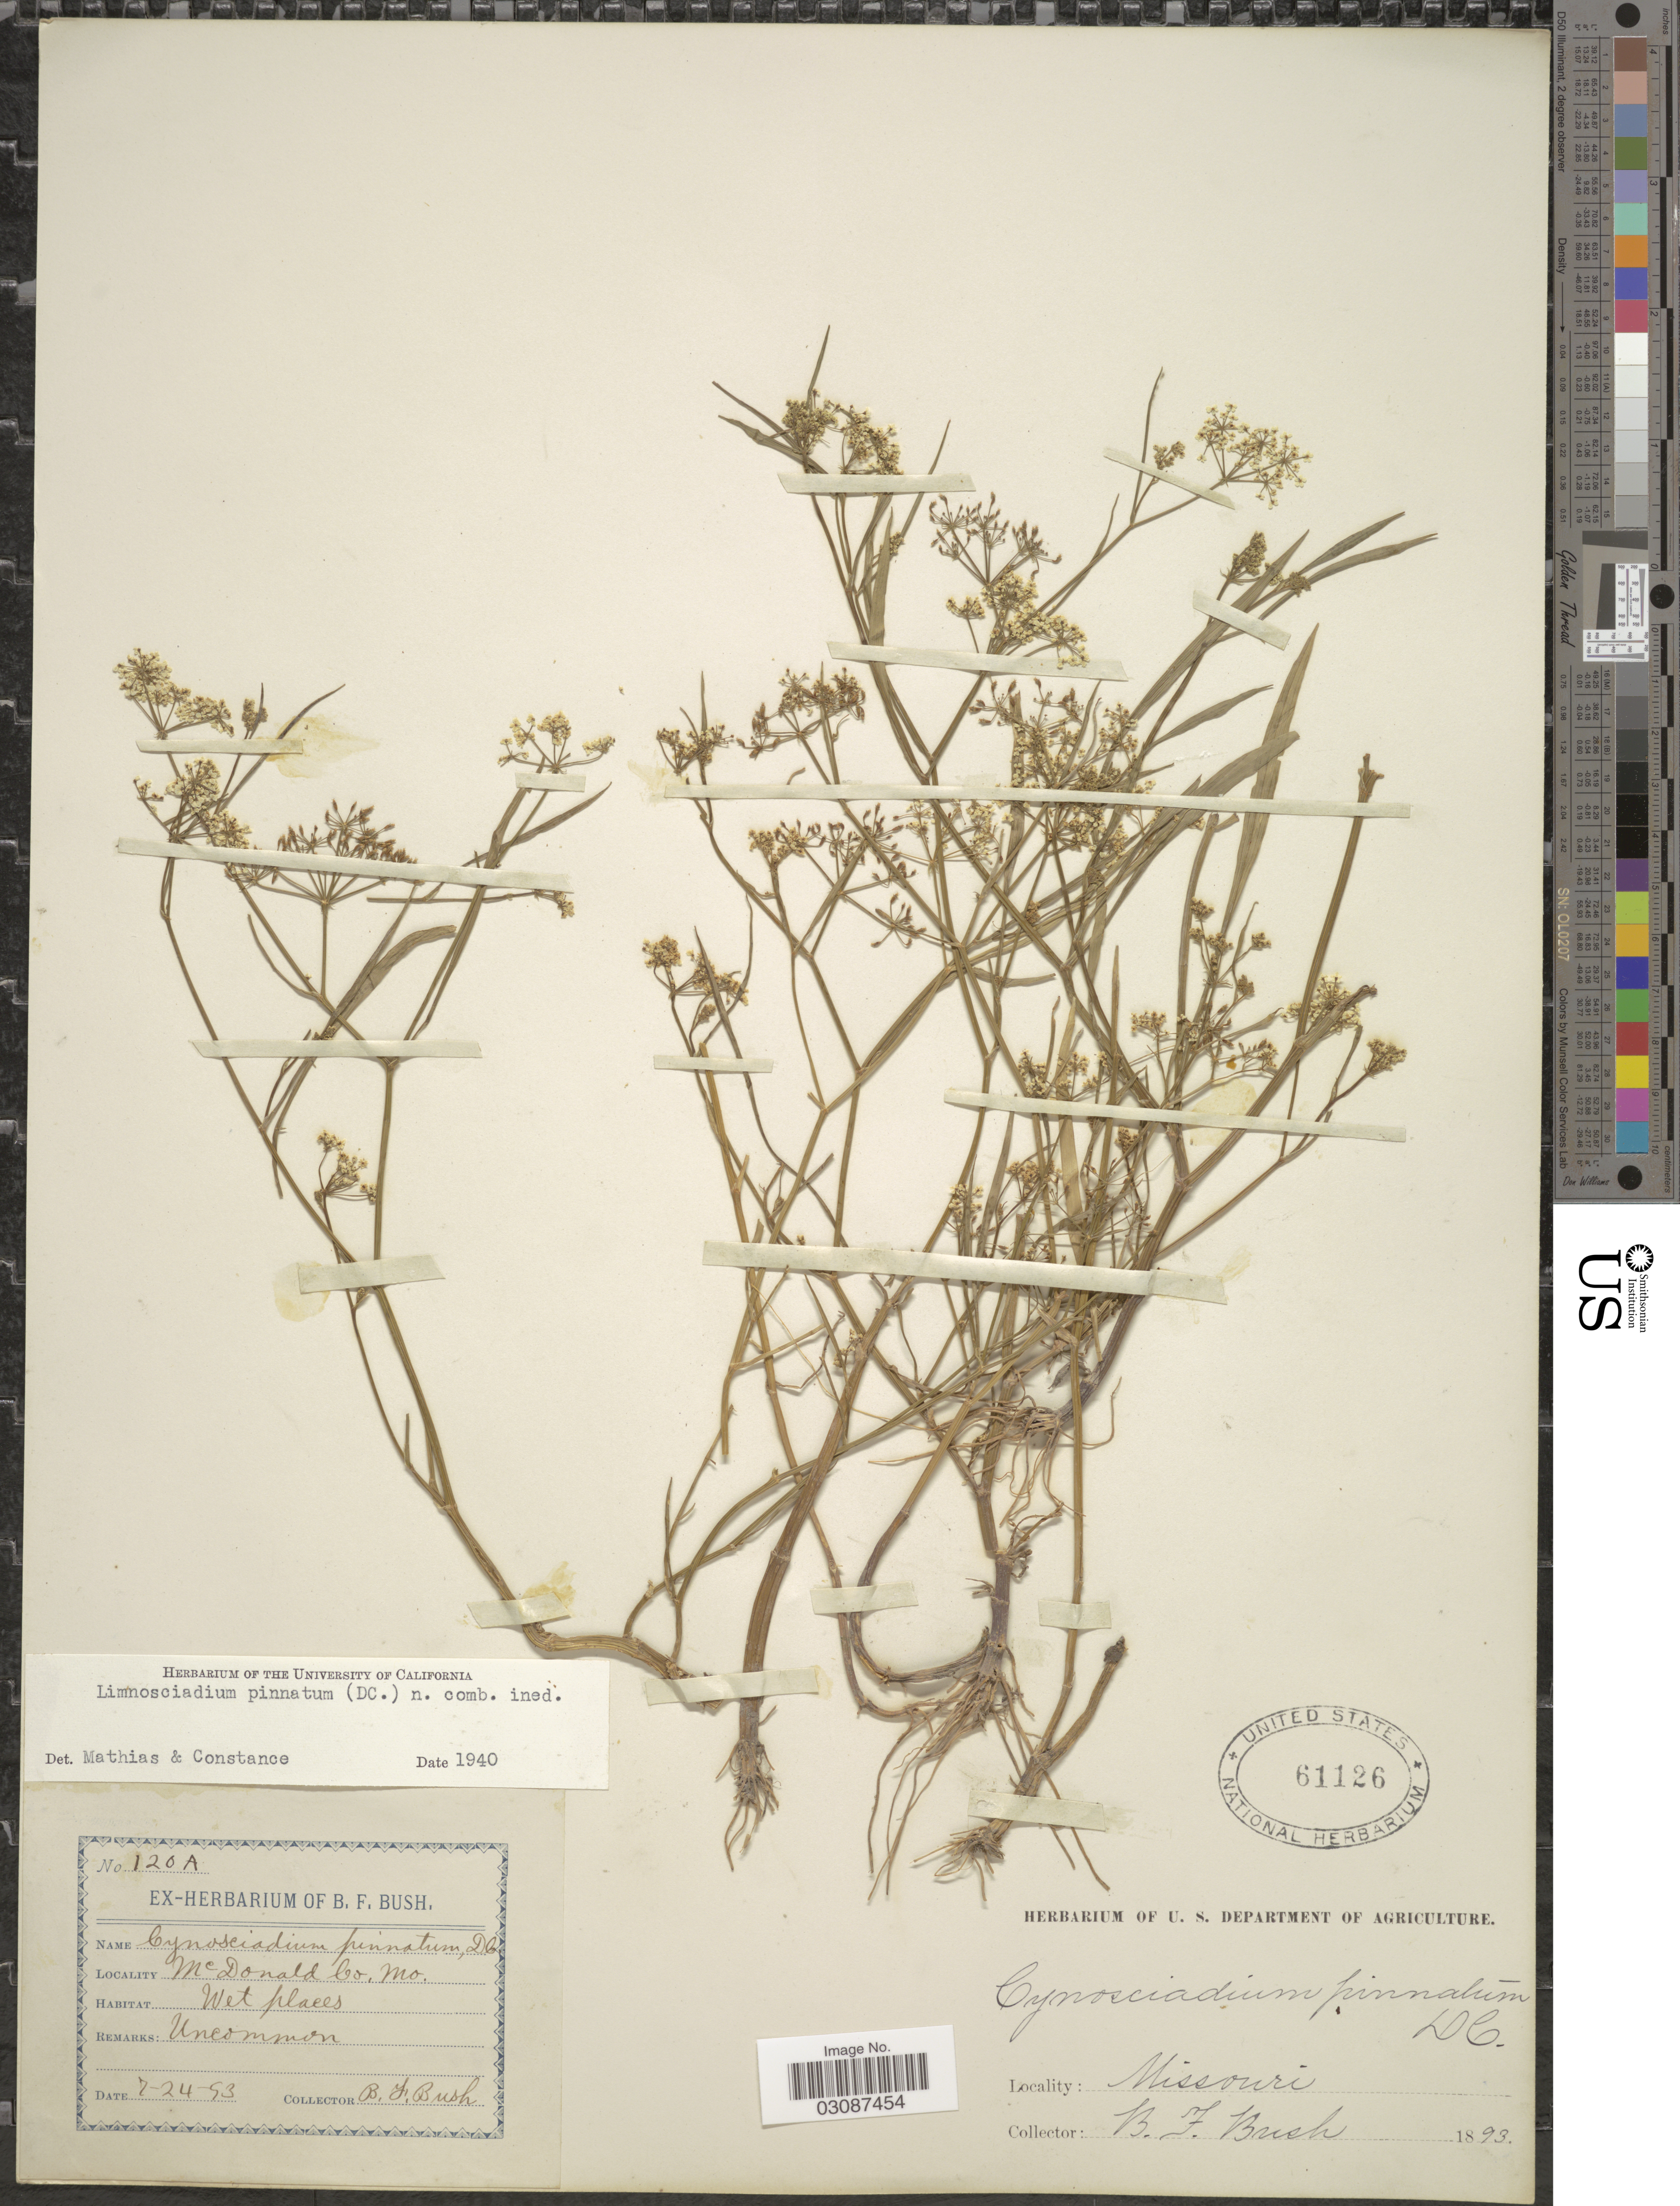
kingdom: Plantae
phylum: Tracheophyta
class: Magnoliopsida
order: Apiales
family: Apiaceae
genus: Limnosciadium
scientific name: Limnosciadium pinnatum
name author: (DC.) Mathias & Constance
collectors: B. F. Bush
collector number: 120A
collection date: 1893-07-24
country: United States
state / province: Missouri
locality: McDonald Co.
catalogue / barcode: US 61126